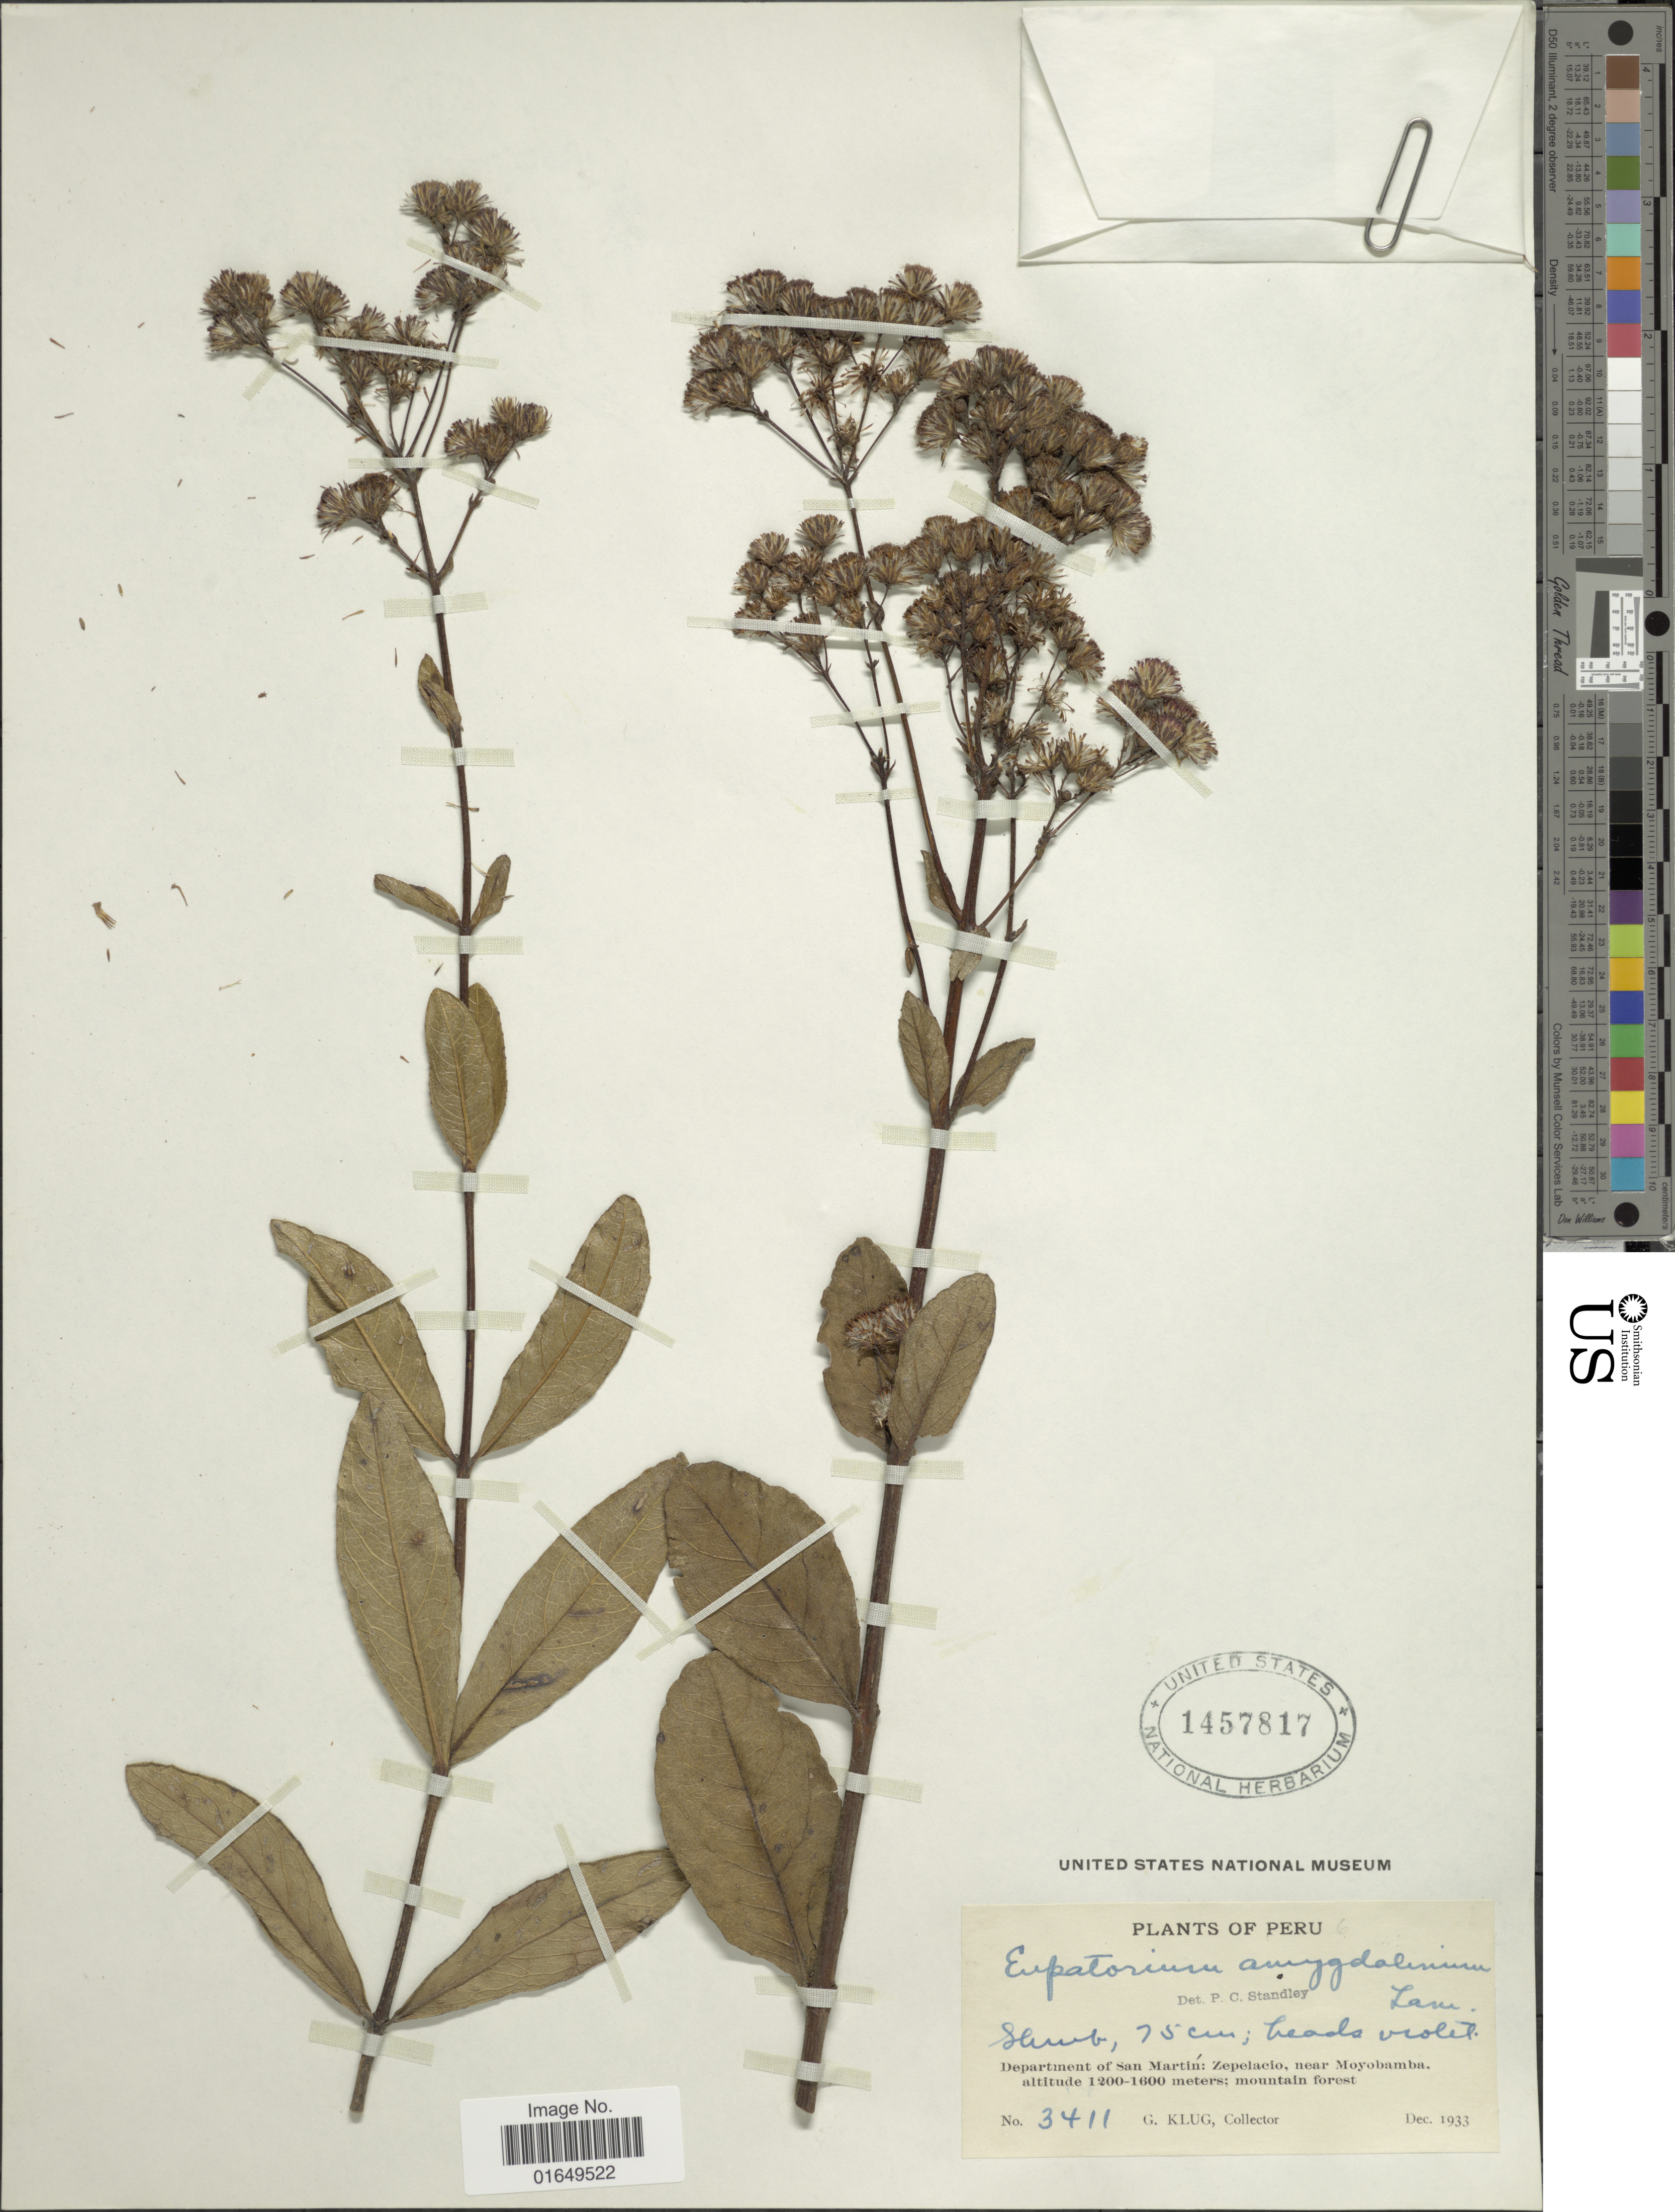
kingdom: Plantae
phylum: Tracheophyta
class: Magnoliopsida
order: Asterales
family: Asteraceae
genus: Ayapana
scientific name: Ayapana amygdalina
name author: (Lam.) R.M. King & H. Rob.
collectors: G. Klug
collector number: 3411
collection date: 1933-12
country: Peru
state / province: San Martín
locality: Zepelacio, near Moyobamba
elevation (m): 1200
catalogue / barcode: US 1457817